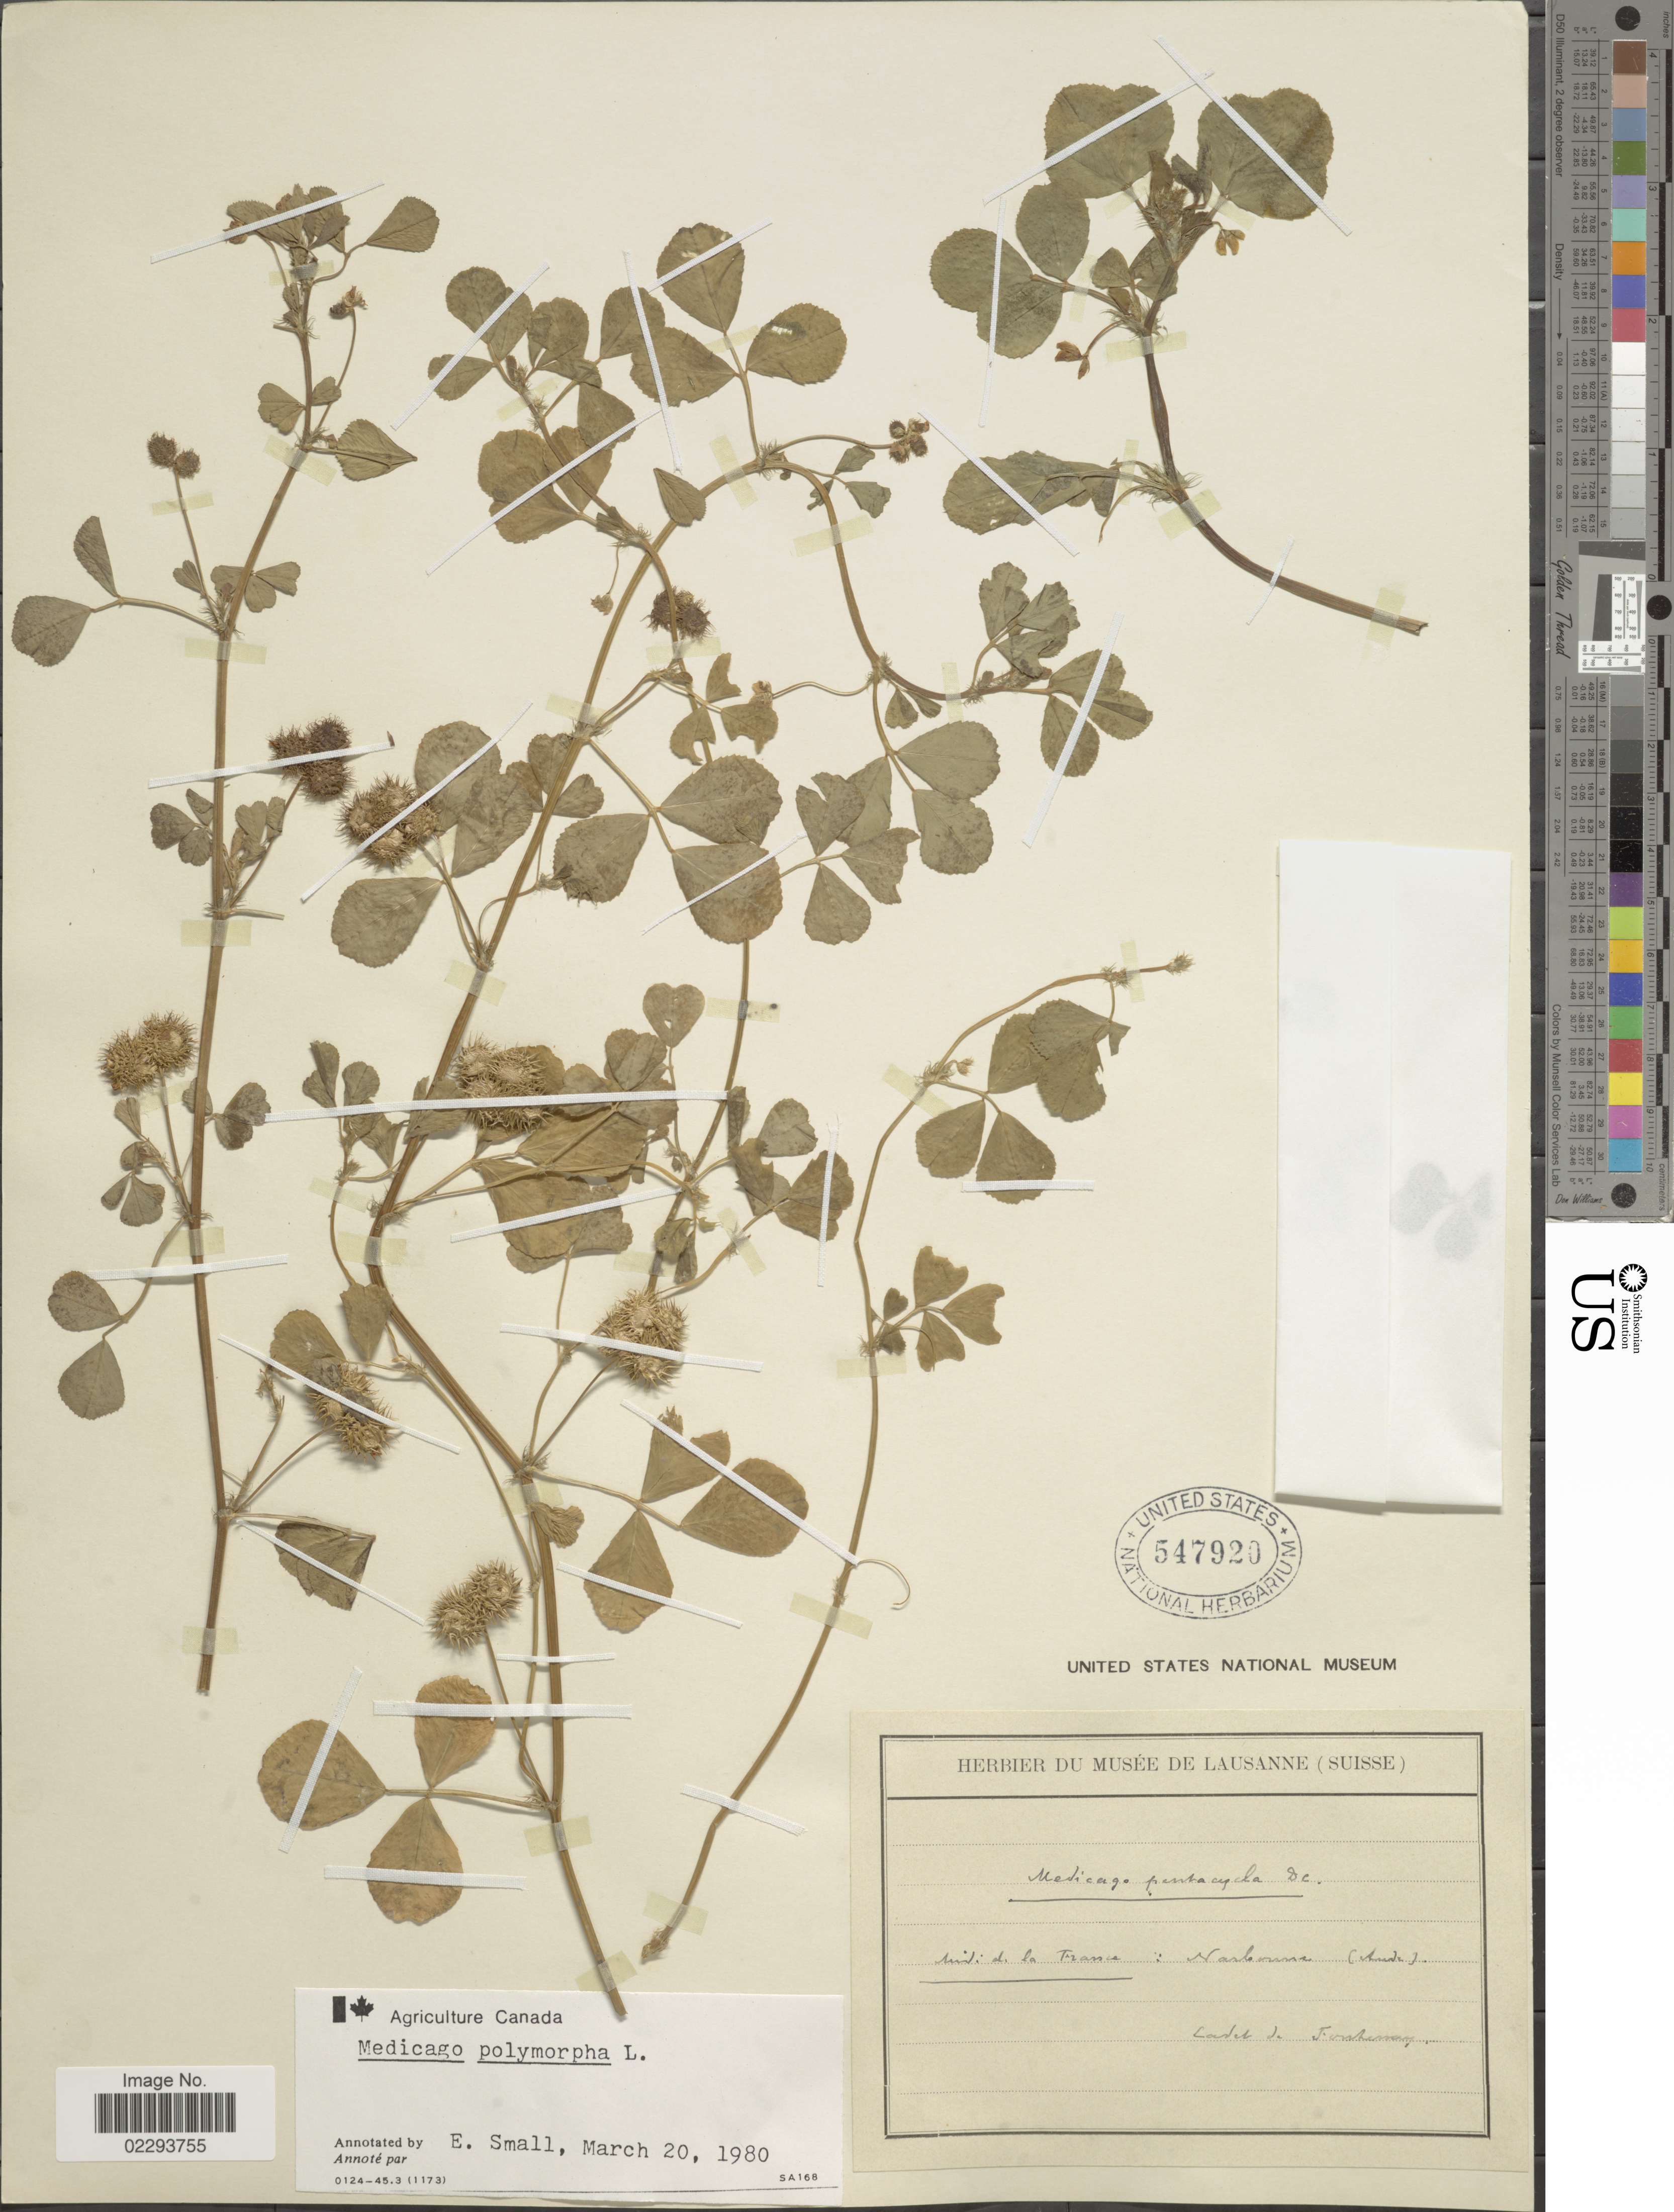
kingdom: Plantae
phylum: Tracheophyta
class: Magnoliopsida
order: Fabales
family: Fabaceae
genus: Medicago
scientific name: Medicago polymorpha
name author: L.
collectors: Cadet de Fontenay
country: France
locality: [illegible text] de la France: Narbonne[interpreted] ([illegible text])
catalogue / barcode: US 547920